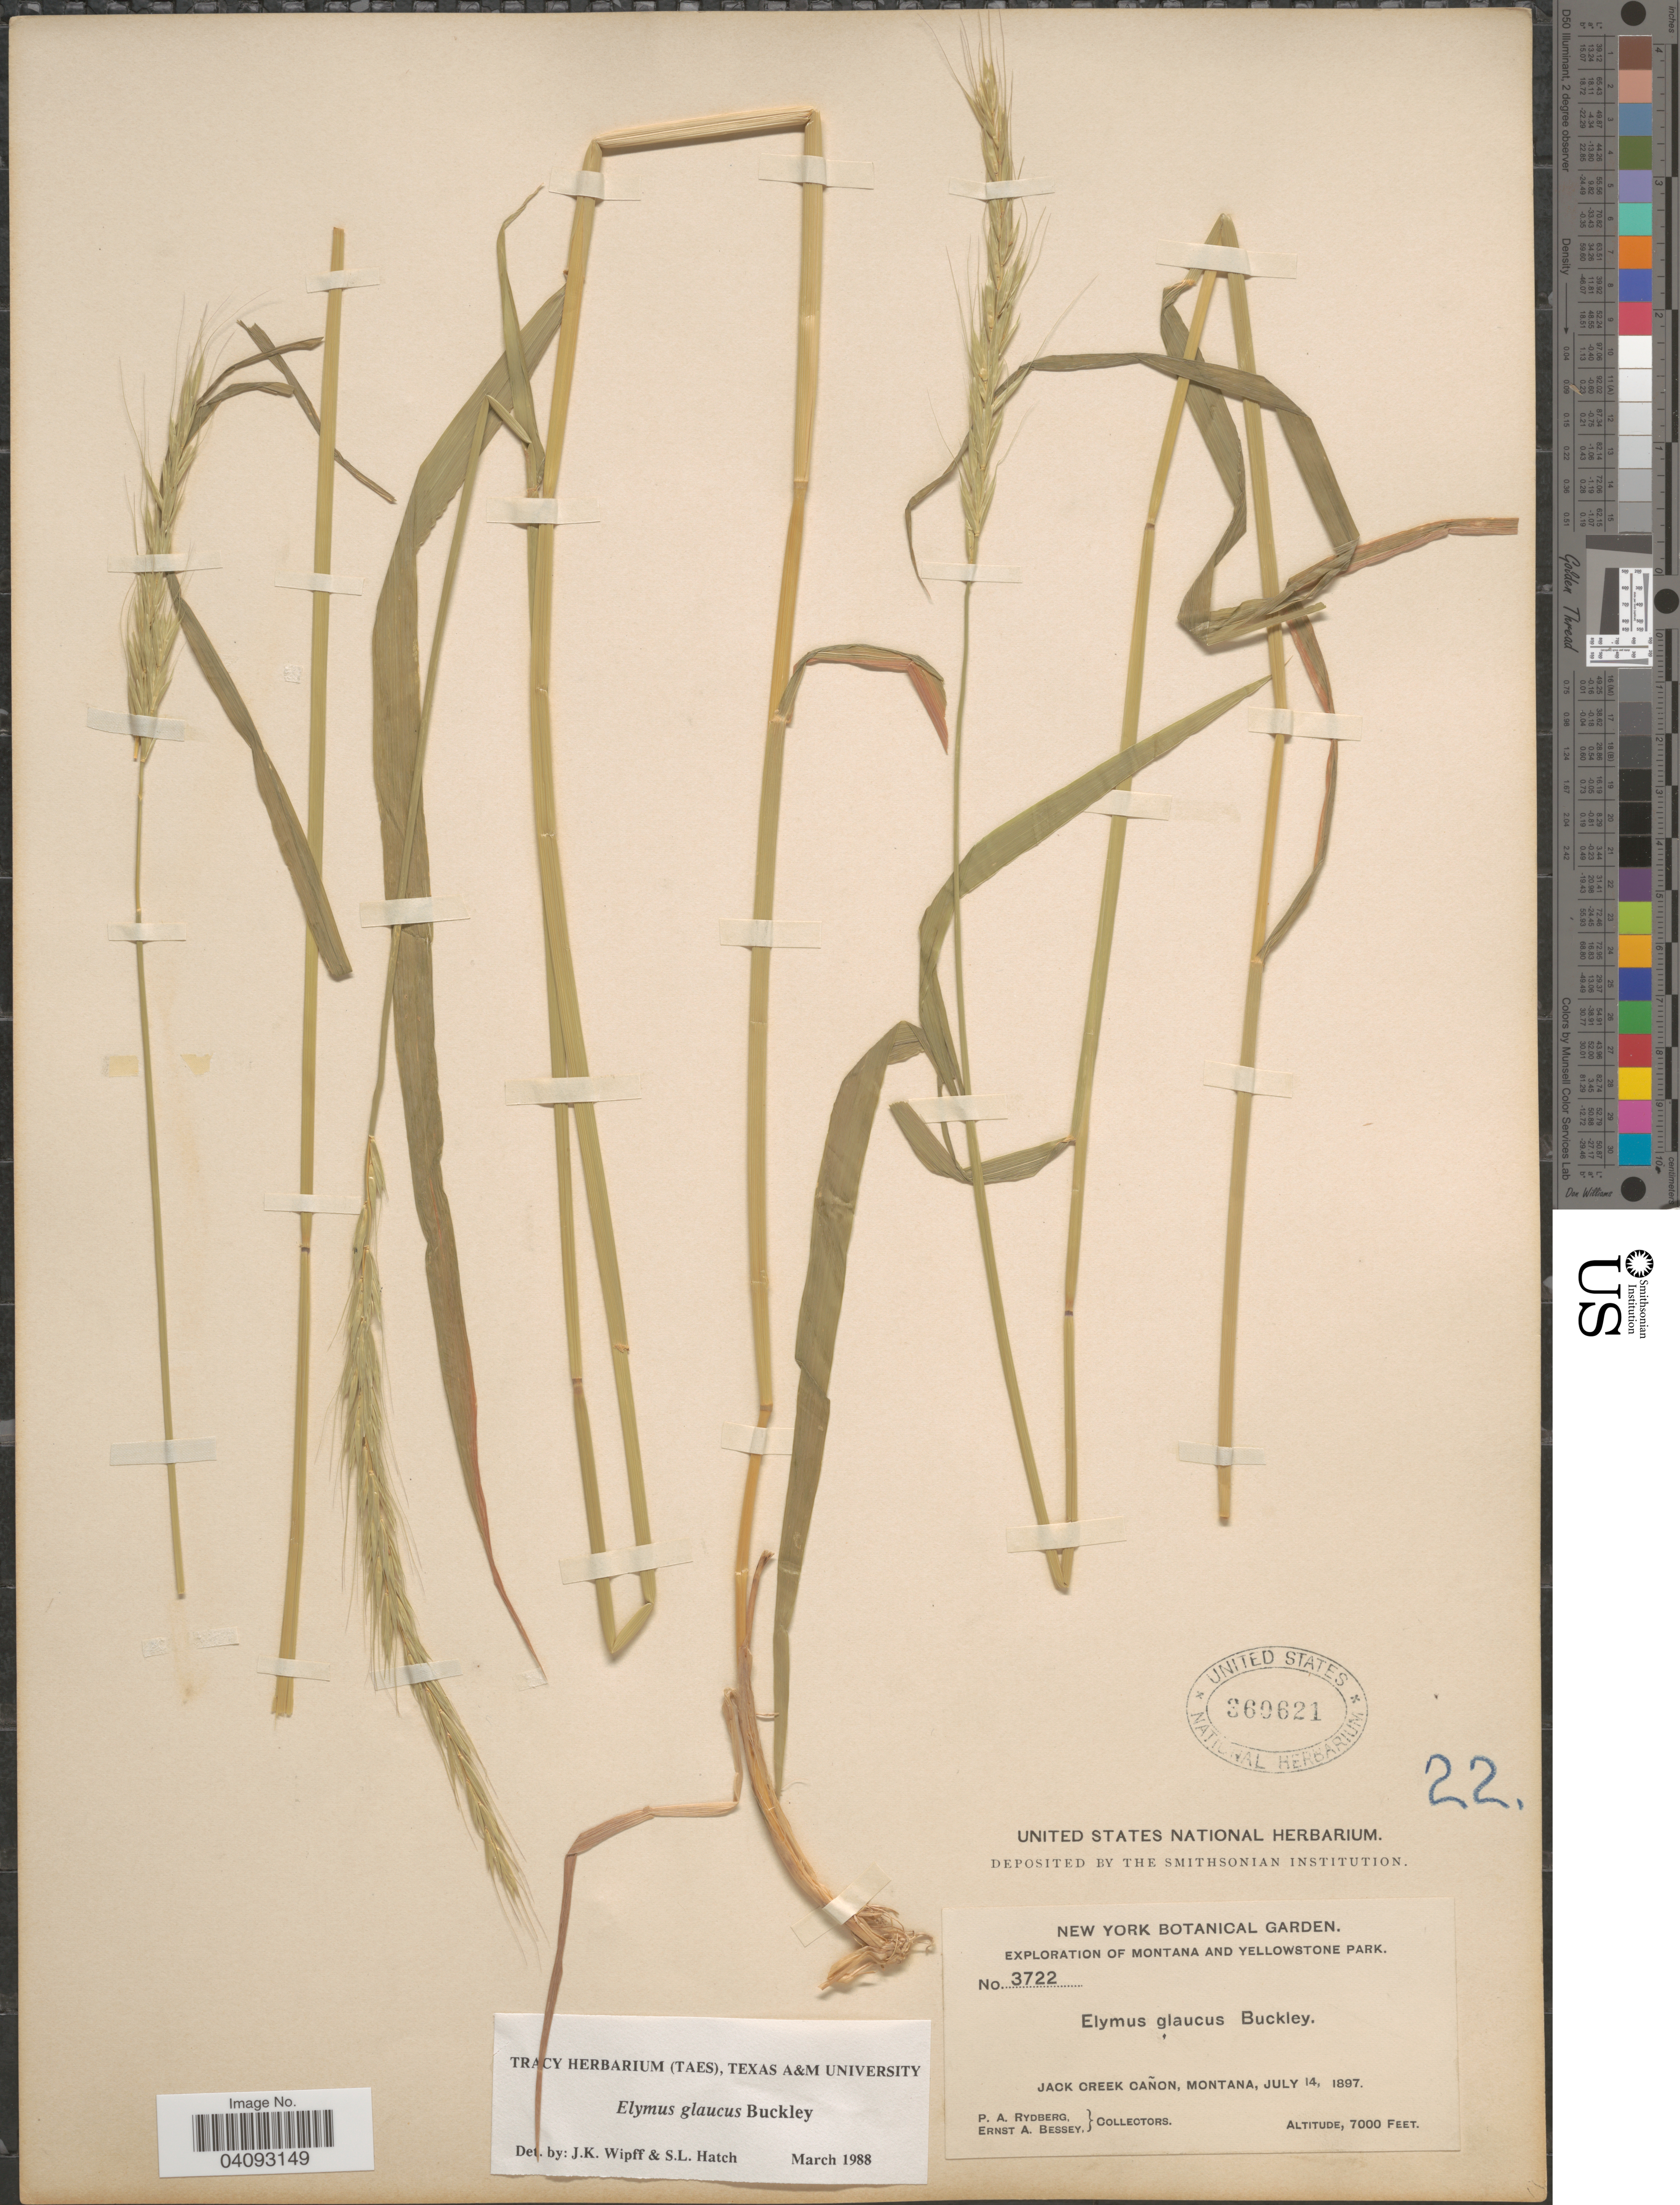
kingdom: Plantae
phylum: Tracheophyta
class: Liliopsida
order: Poales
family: Poaceae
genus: Elymus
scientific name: Elymus glaucus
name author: Buckley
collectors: P. A. Rydberg & E. A. Bessey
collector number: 3722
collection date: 1897-07-14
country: United States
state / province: Montana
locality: Exploration of Montana and Yellowstone Park. Jack Creek Cañon.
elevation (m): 2134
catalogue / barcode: US 360621